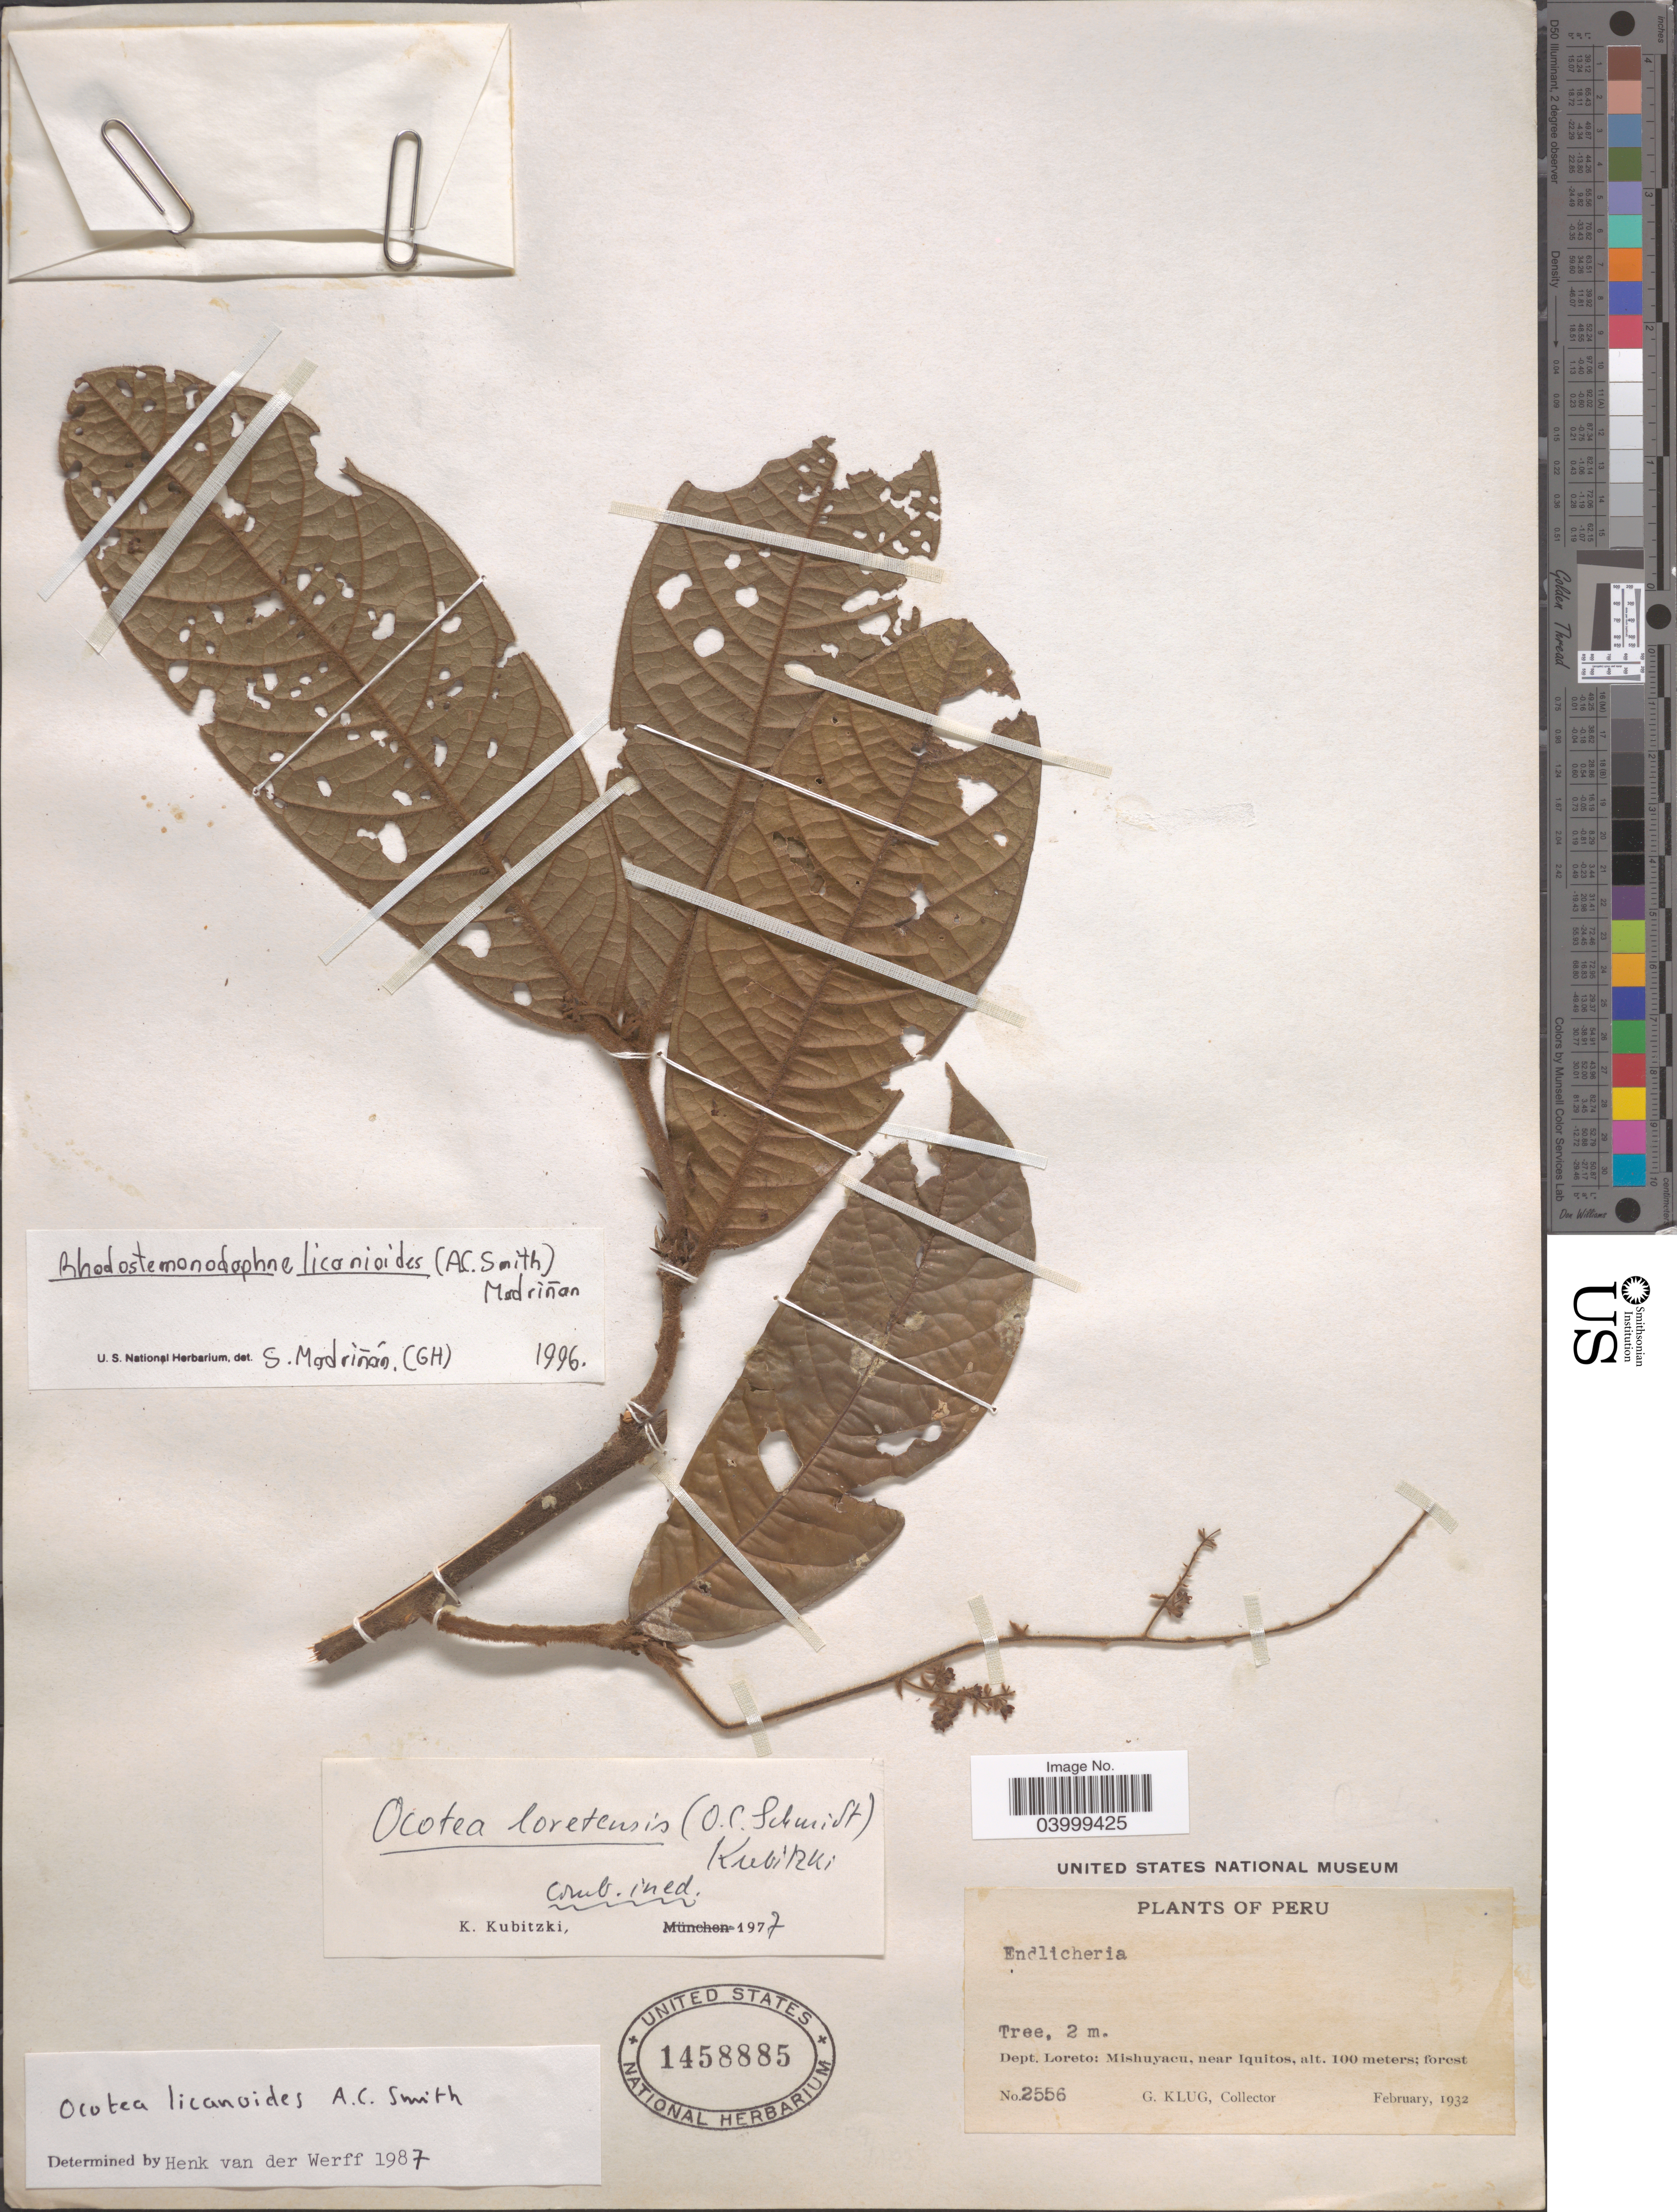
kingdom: Plantae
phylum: Tracheophyta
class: Magnoliopsida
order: Laurales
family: Lauraceae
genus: Rhodostemonodaphne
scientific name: Rhodostemonodaphne licanioides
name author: (A.C. Sm.) Madriñán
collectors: G. Klug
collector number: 2556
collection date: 1932-02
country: Peru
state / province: Loreto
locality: Dept. Loreto: Mishuyacu, near Iquitos.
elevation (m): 100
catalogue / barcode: US 1458885